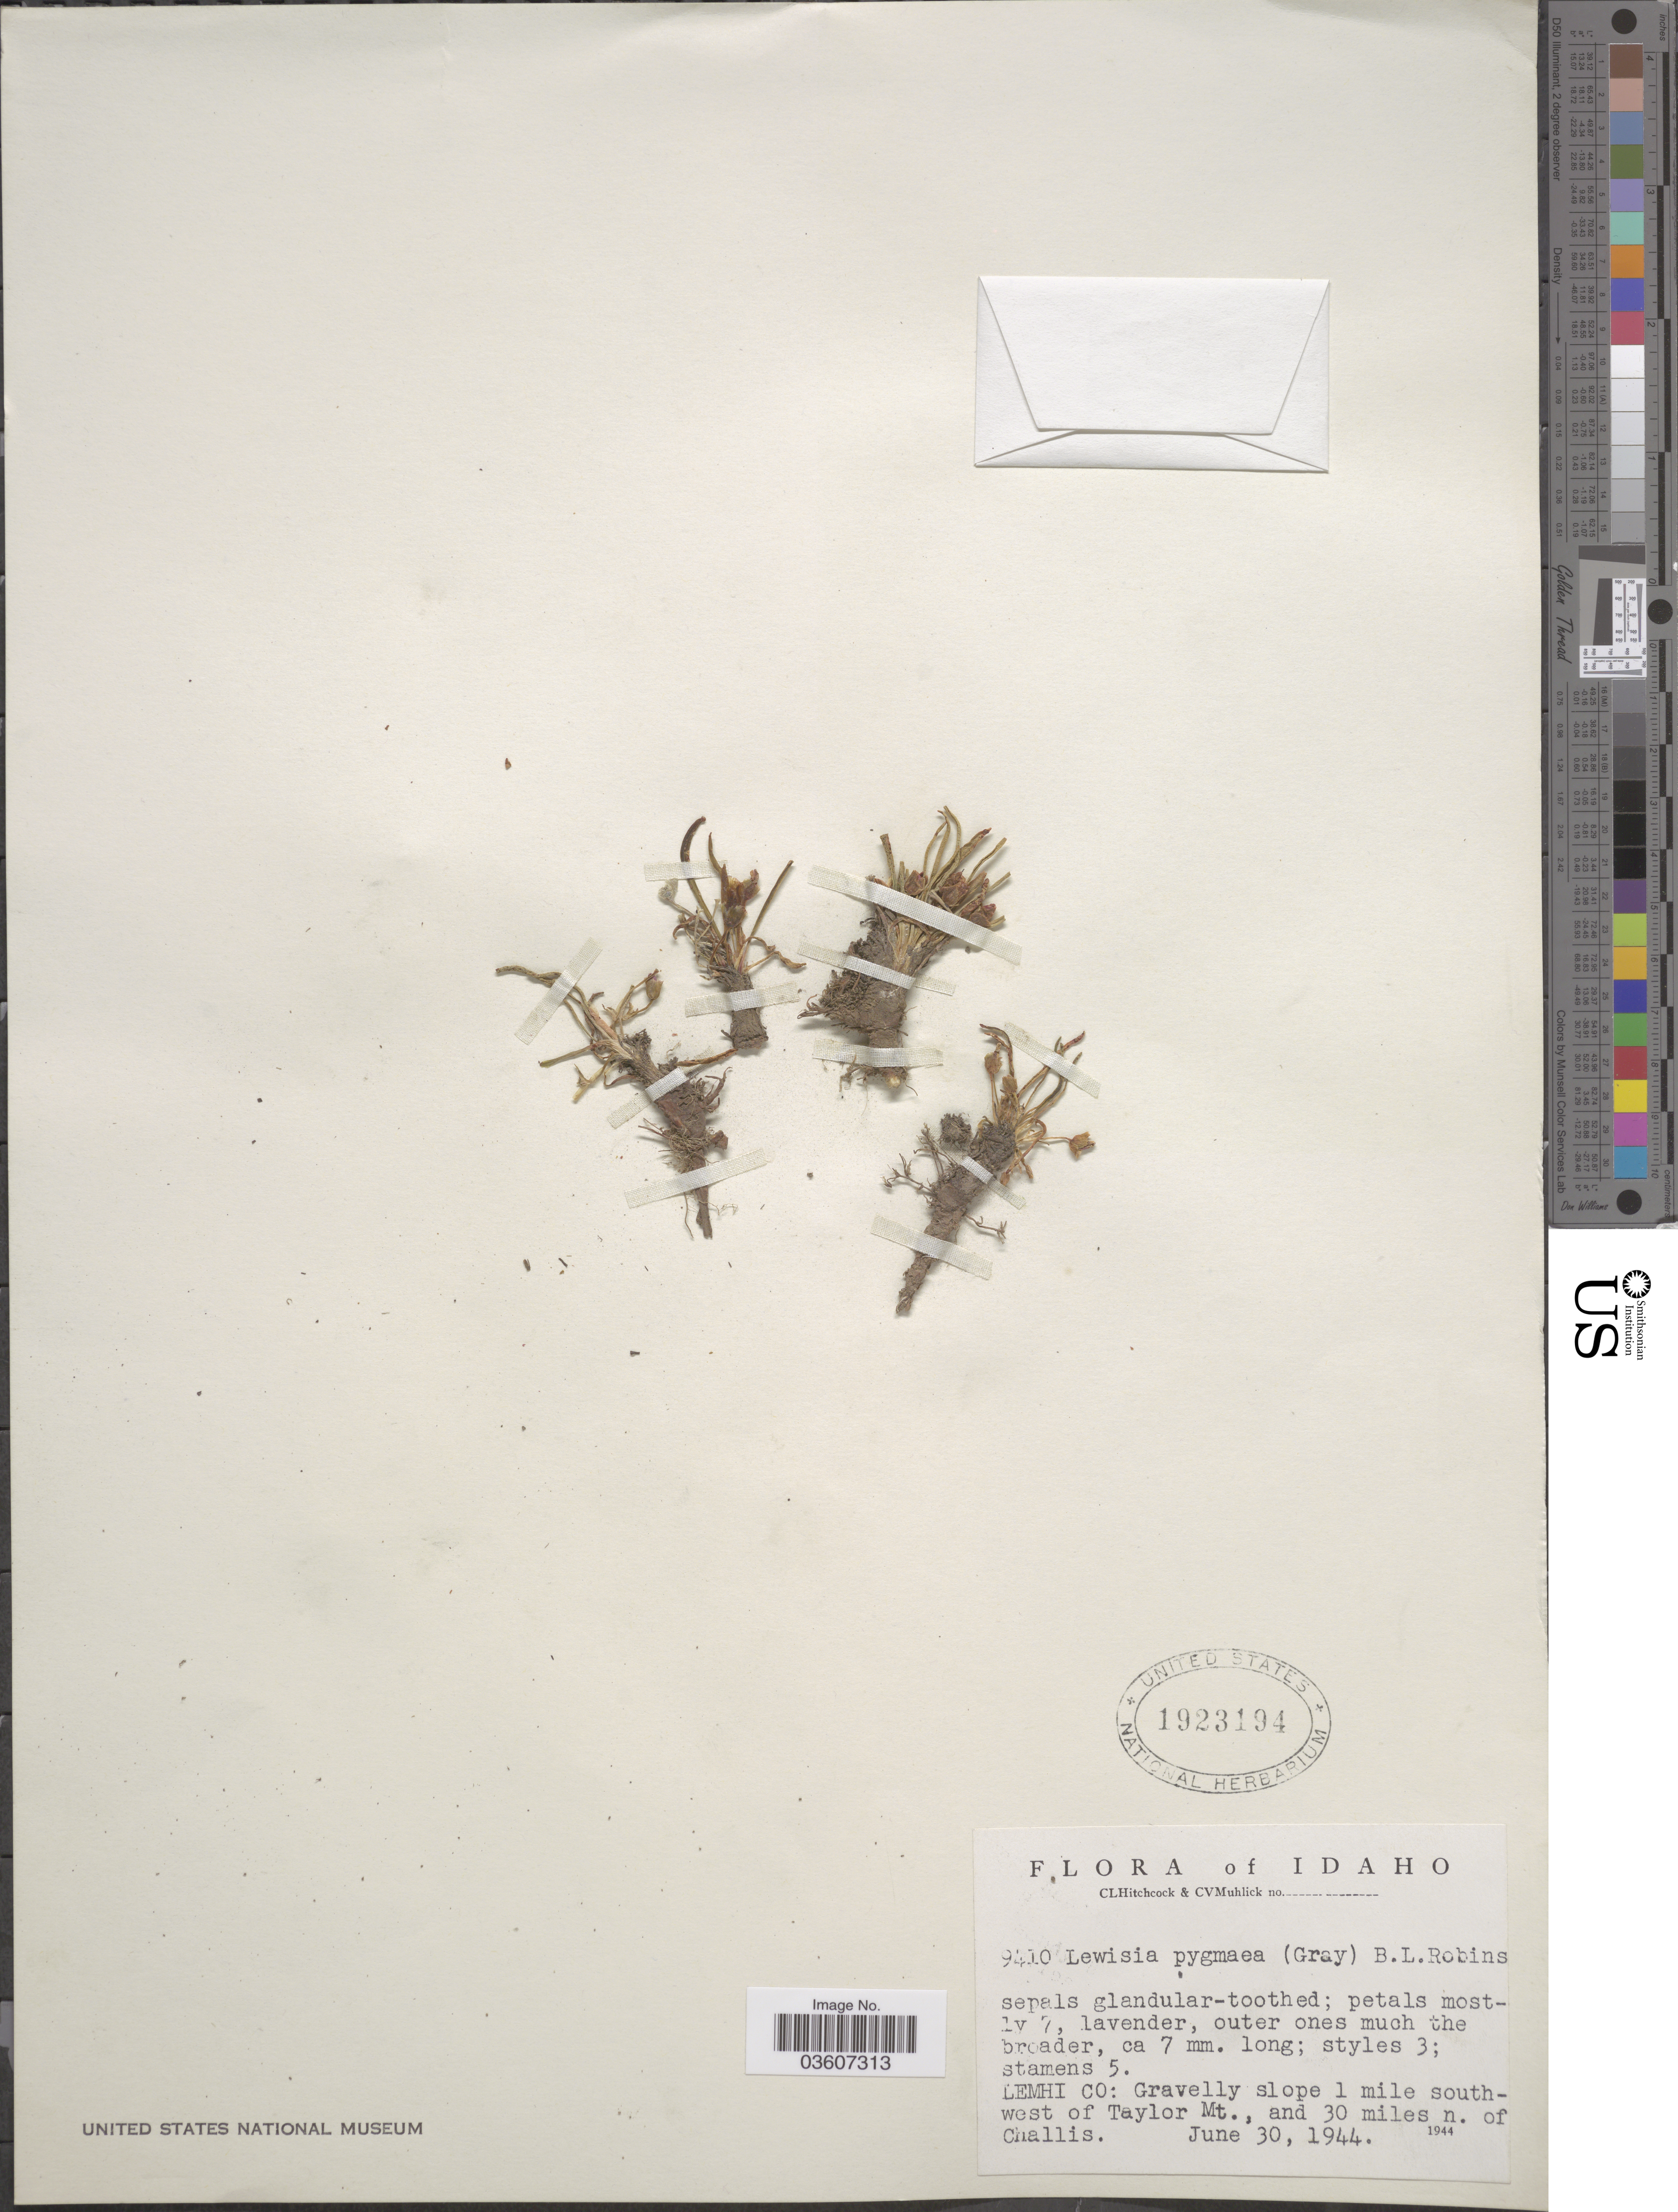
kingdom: Plantae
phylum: Tracheophyta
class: Magnoliopsida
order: Caryophyllales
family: Montiaceae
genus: Lewisia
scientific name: Lewisia pygmaea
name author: (A. Gray) B.L. Rob.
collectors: C. L. Hitchcock & C. V. Muhlick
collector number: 9410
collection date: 1944-06-30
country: United States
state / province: Idaho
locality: Lemhi Co: Gravelly slope 1 mile southwest of Taylor Mt., and 30 miles n. of Challis.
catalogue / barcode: US 1923194